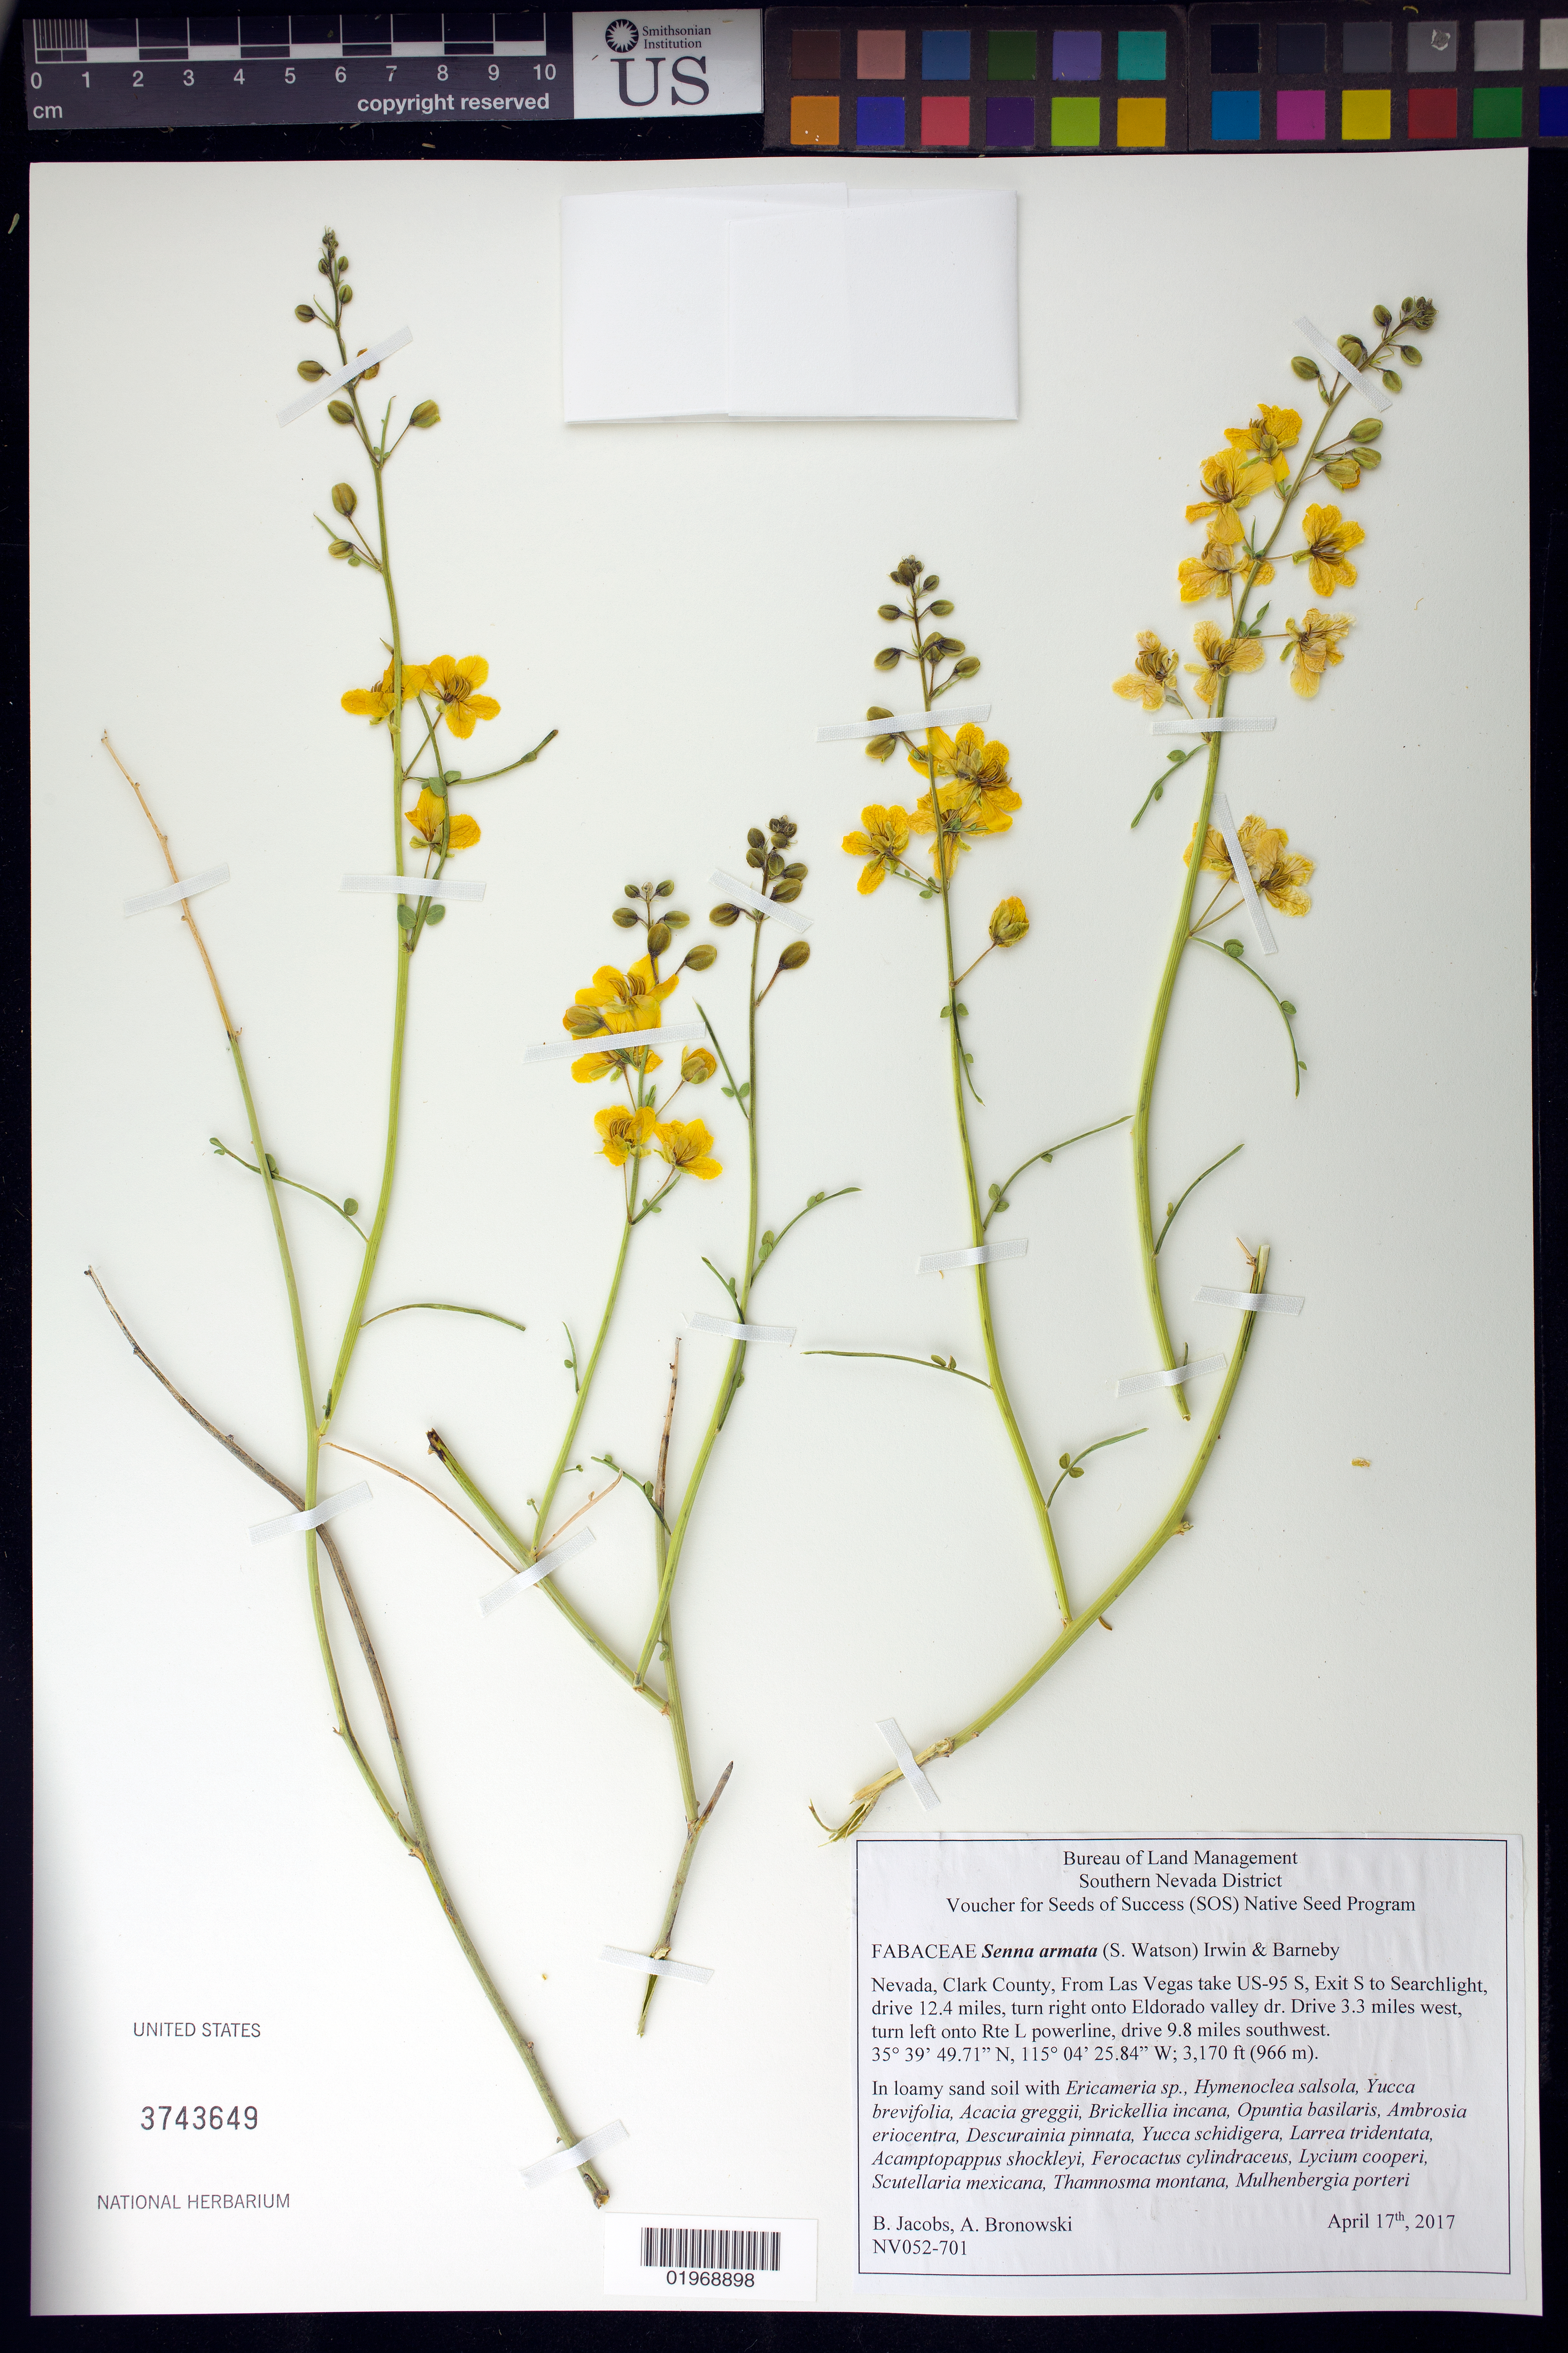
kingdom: Plantae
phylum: Tracheophyta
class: Magnoliopsida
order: Fabales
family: Fabaceae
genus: Senna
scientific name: Senna armata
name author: (S. Watson) H.S. Irwin & Barneby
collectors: B. Jacobs & A. Bronowski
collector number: NV052-701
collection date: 2017-04-17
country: United States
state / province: Nevada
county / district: Clark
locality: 3.3 mi. west on Eldorado valley dr., turn left onto Rte L powerline, drive 9.8 miles SW.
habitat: In loamy sand soil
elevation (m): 966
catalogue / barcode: US 3743649